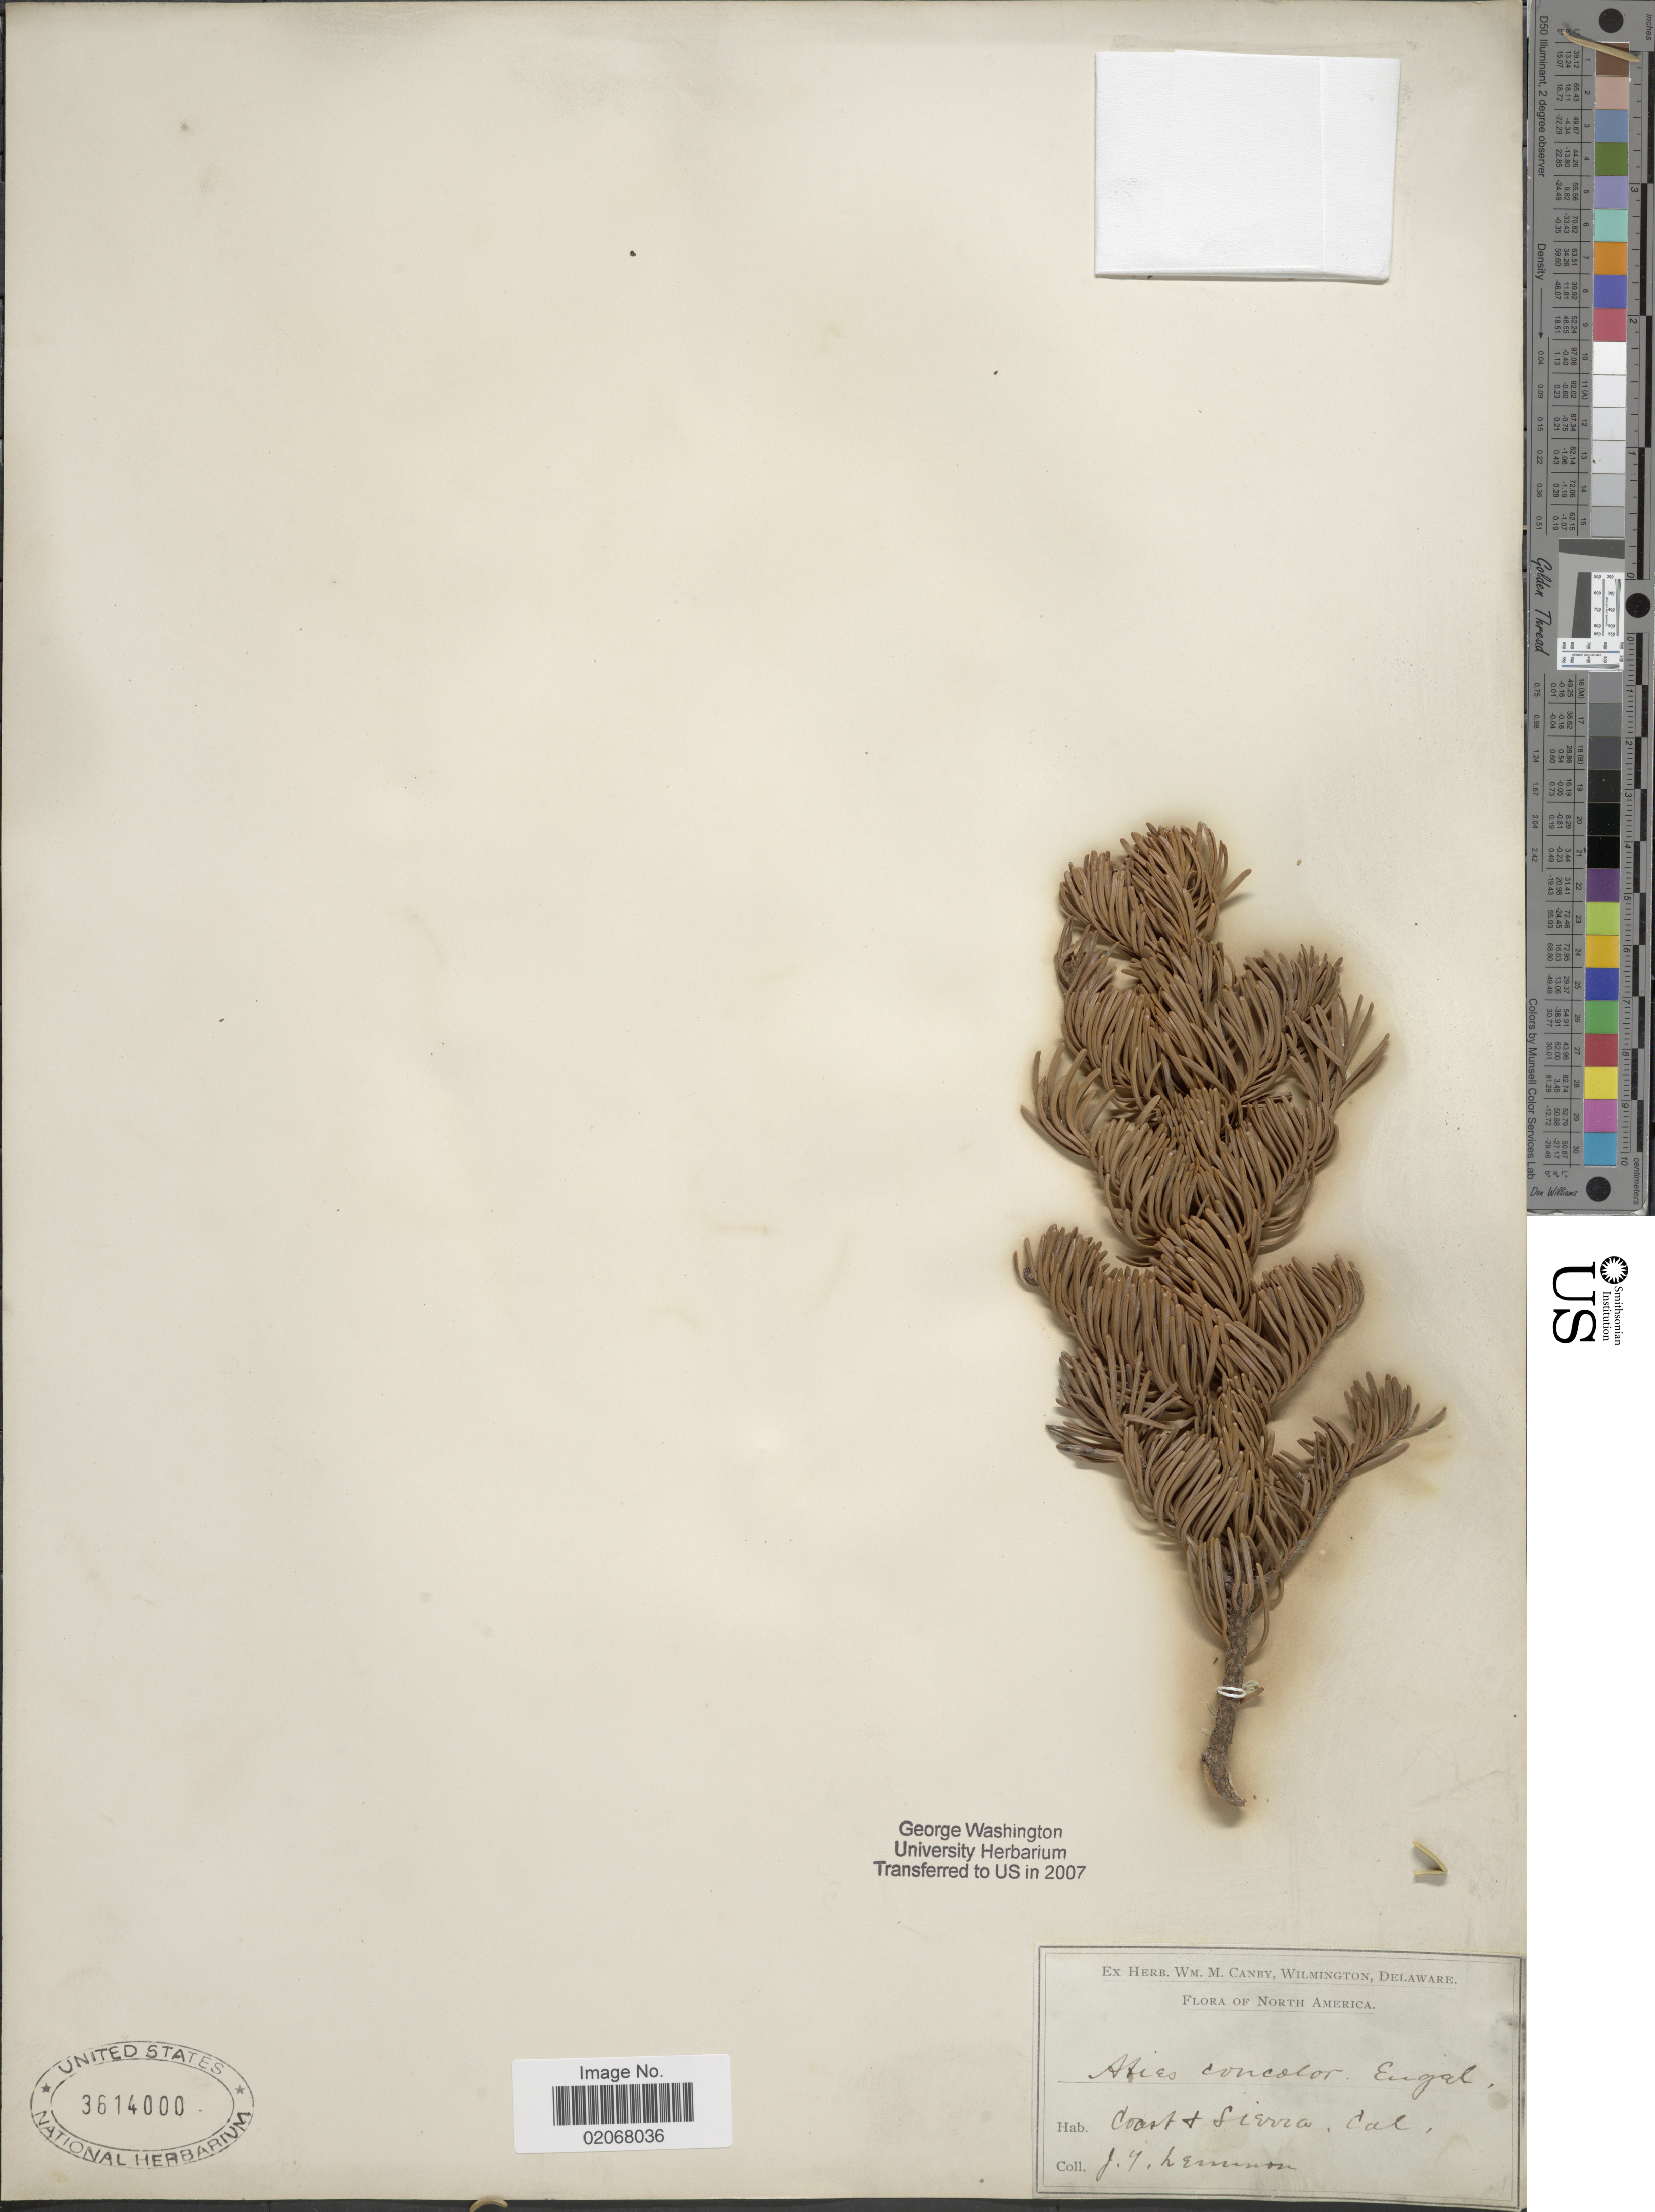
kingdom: Plantae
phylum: Tracheophyta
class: Pinopsida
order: Pinales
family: Pinaceae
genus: Abies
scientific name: Abies concolor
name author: (Gordon & Glend.) Lindl. ex Hildebr.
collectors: J. Lemmon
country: United States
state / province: California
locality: Coast + Sierra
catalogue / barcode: US 3614000